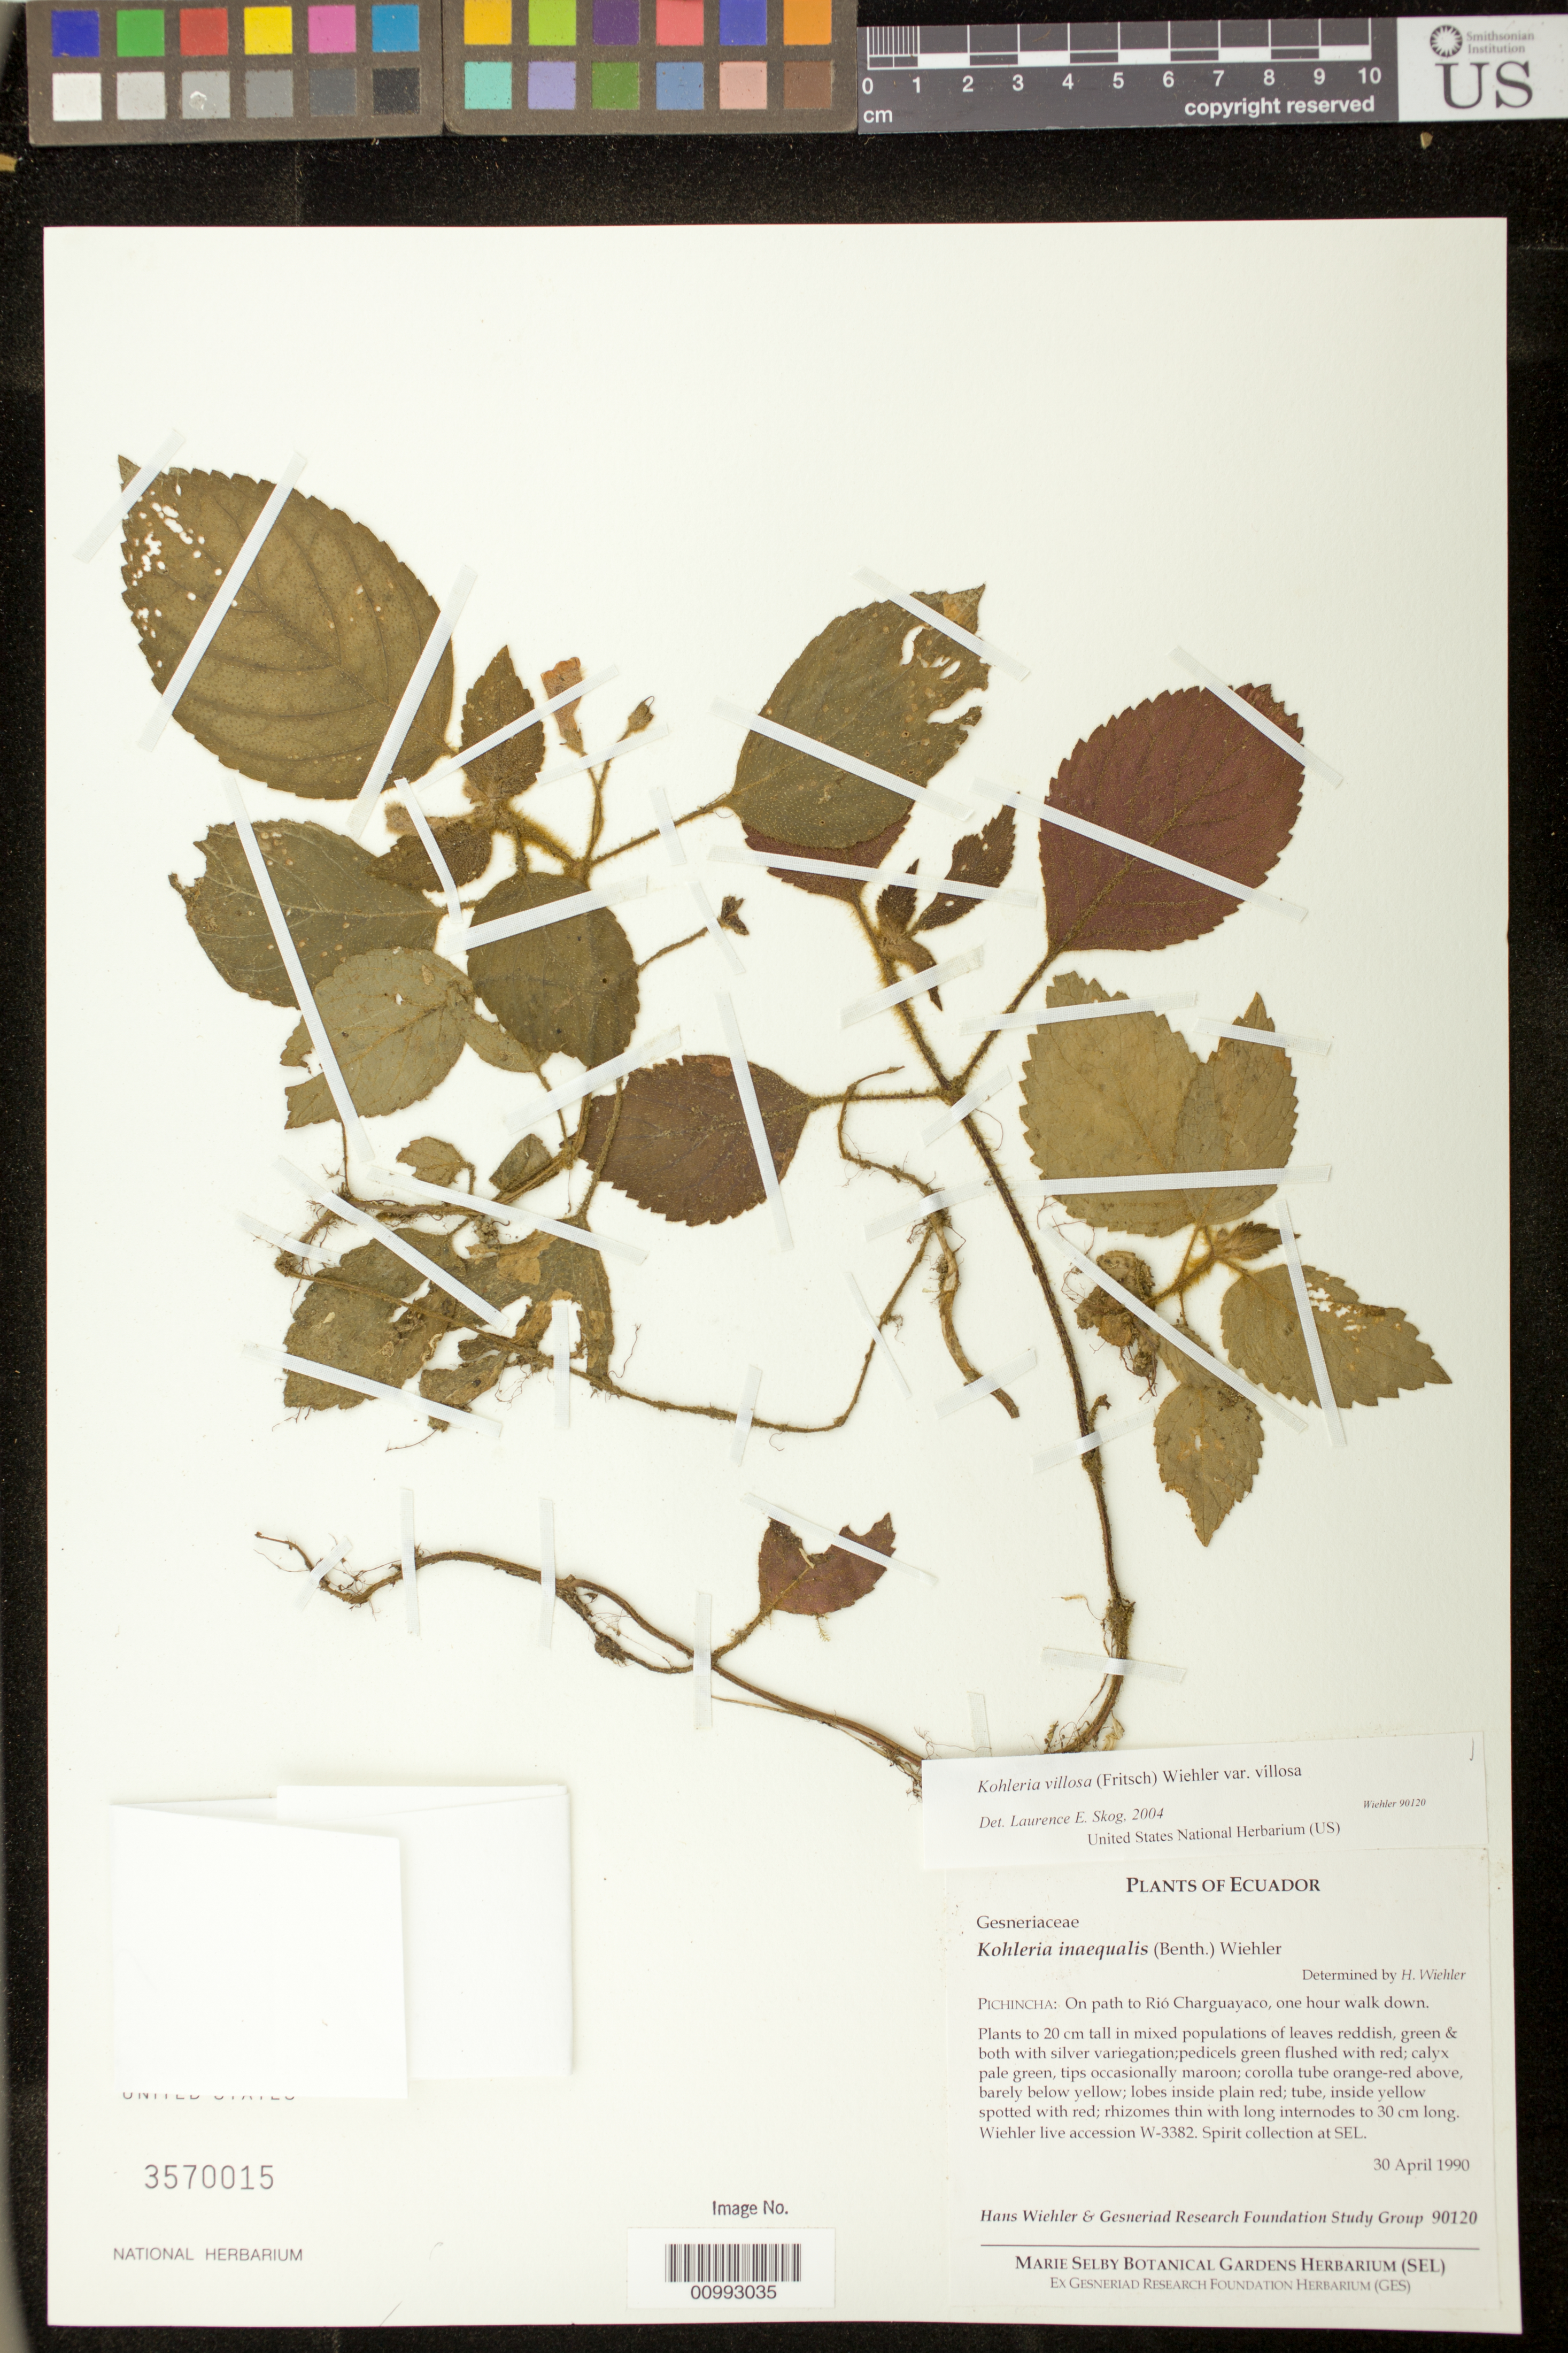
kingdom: Plantae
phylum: Tracheophyta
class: Magnoliopsida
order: Lamiales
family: Gesneriaceae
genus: Kohleria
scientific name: Kohleria villosa var. villosa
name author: (Fritsch) Wiehler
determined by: Skog, Laurence E.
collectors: H. J. Wiehler & GRF Study Group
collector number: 90120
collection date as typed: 30 Apr 1990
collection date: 1990-04-30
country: Ecuador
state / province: Pichincha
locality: Pichincha: on path to Rió Charguayaco, one hour walk down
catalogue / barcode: US 3570015